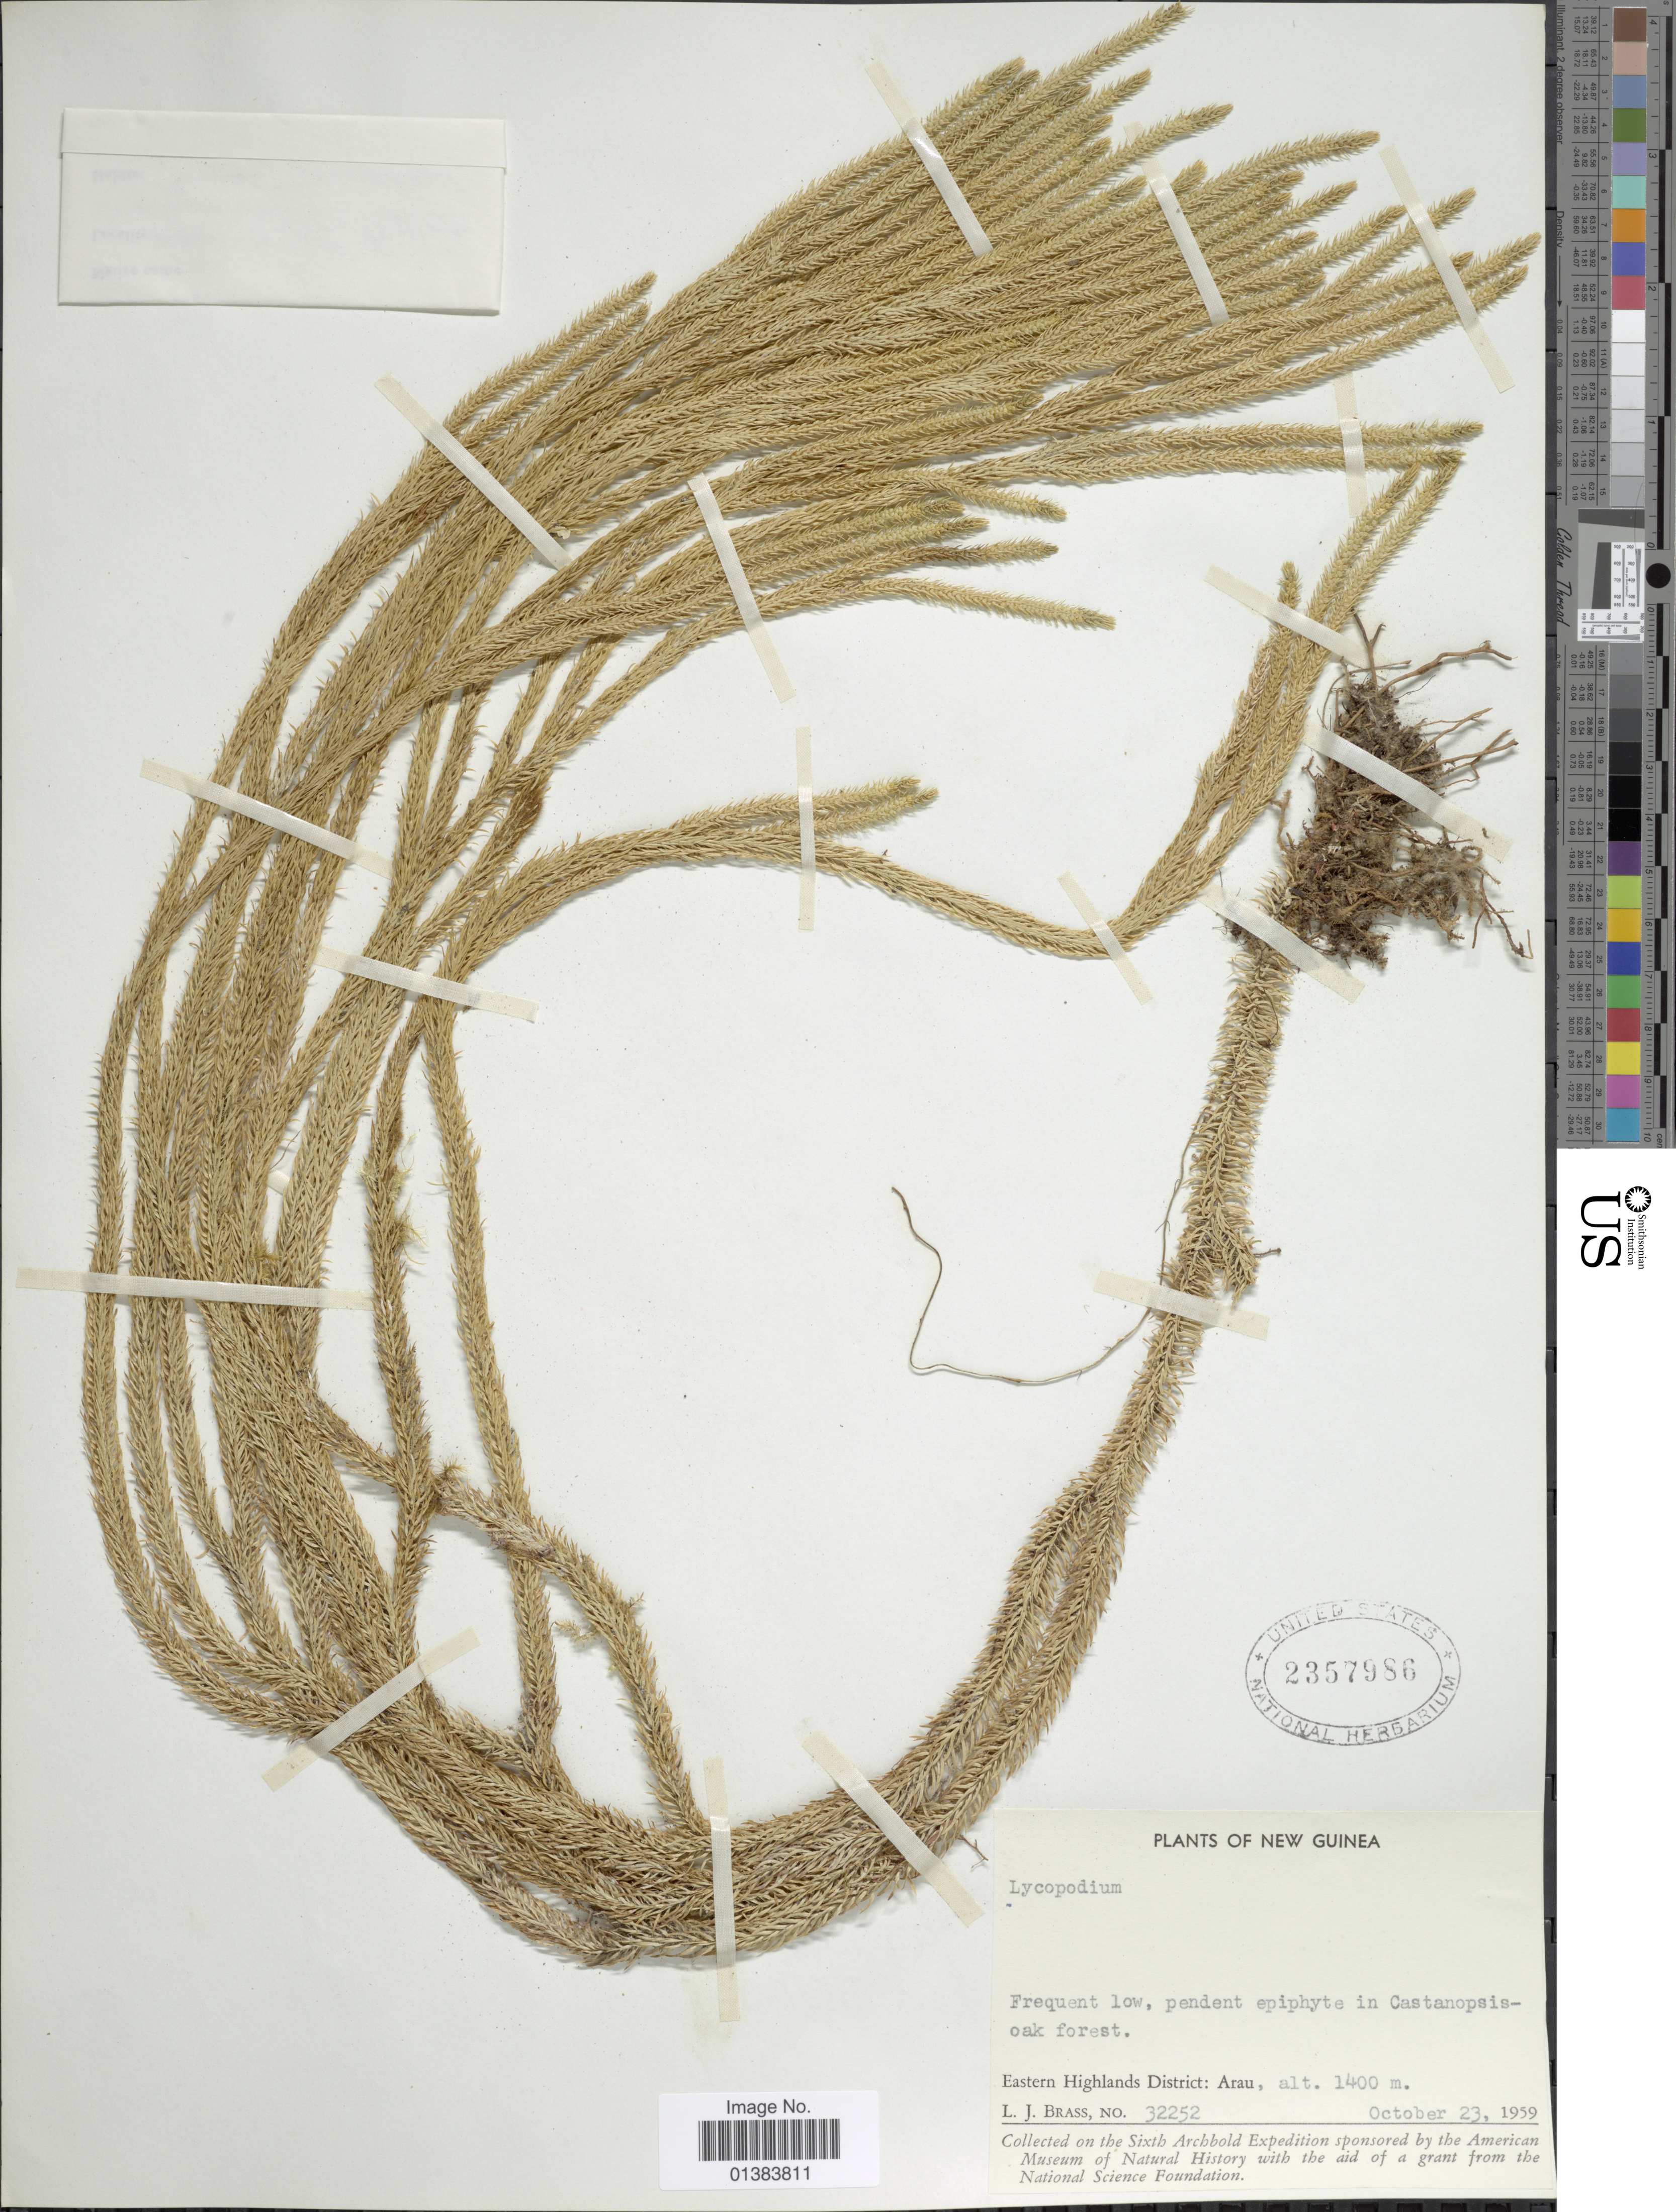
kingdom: Plantae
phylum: Tracheophyta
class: Lycopodiopsida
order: Lycopodiales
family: Lycopodiaceae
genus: Phlegmariurus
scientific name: Phlegmariurus verticillatus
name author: (L. f.) A. R. Field & Testo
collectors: L. J. Brass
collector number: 32252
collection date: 1959-10-23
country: Papua New Guinea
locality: New Guinea, Eastern Highands District: Arau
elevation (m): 1400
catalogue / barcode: US 2357986